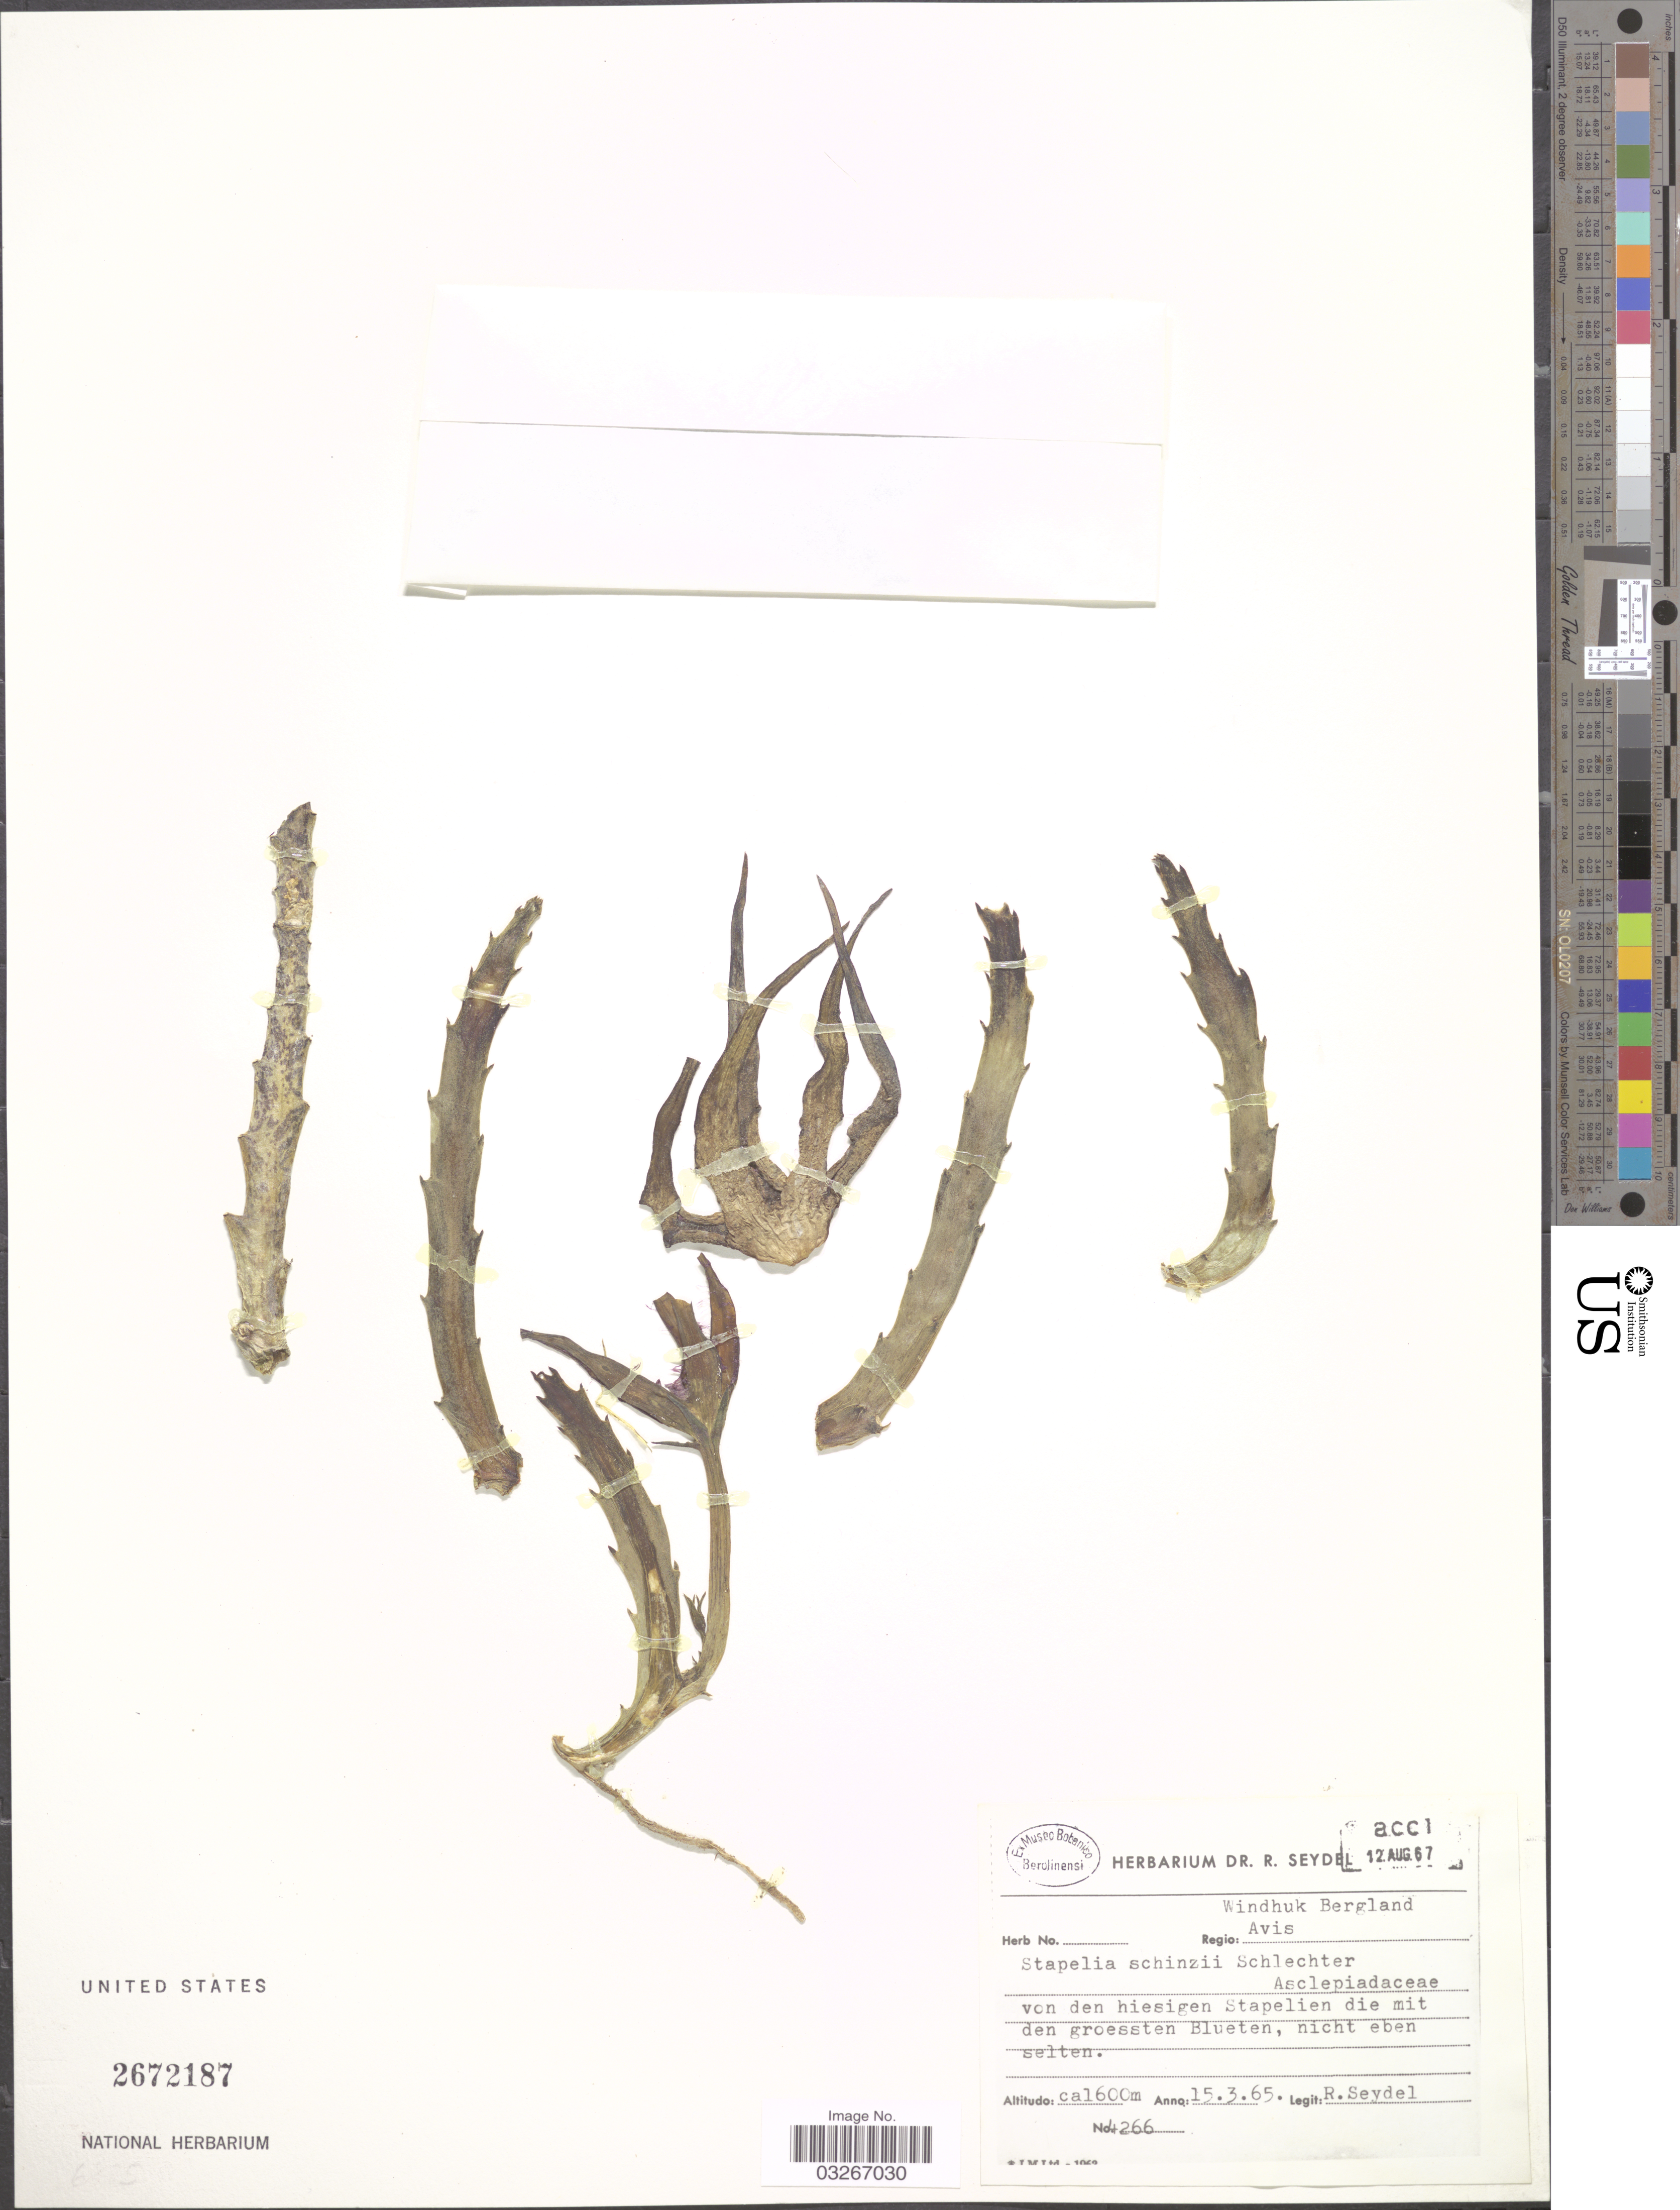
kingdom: Plantae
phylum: Tracheophyta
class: Magnoliopsida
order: Gentianales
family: Apocynaceae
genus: Stapelia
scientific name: Stapelia schinzii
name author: Berger & Schltr.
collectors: R. Seydel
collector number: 4266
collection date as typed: Transcribed d/m/y: 15/3/65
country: Namibia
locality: Windhuk Bergland. Regio: Avis.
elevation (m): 1600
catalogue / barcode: US 2672187